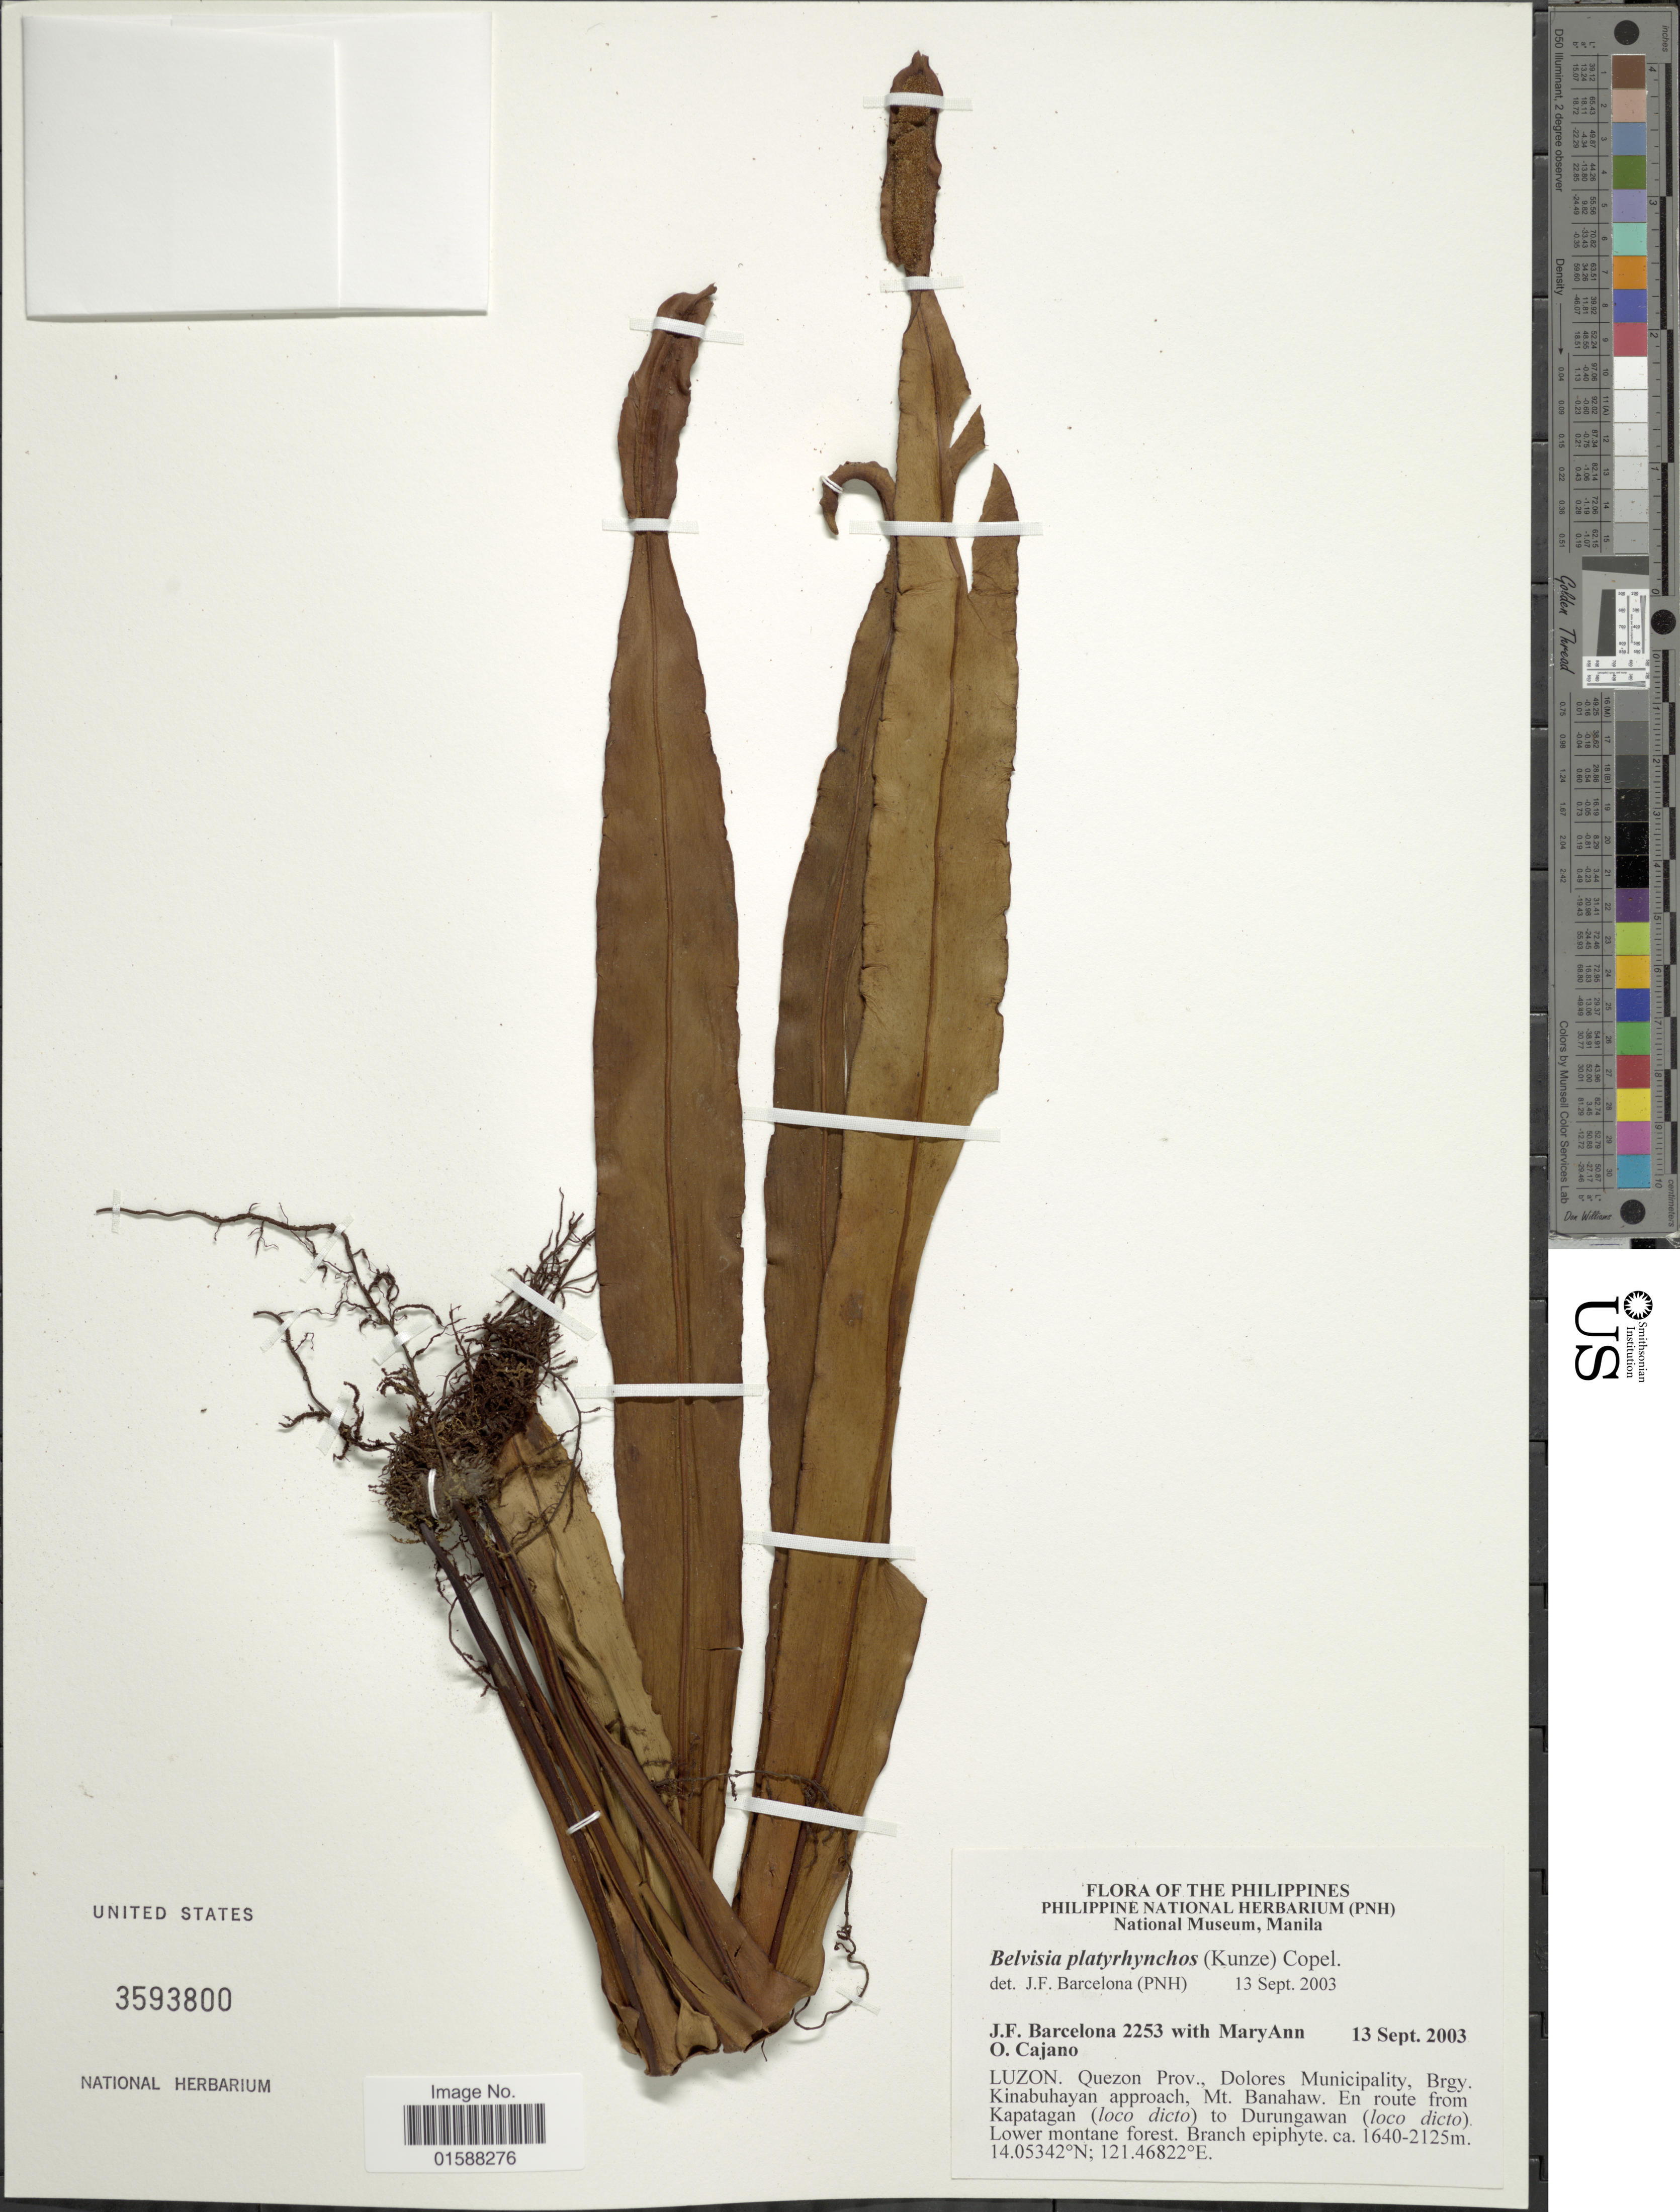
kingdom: Plantae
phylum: Tracheophyta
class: Polypodiopsida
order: Polypodiales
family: Polypodiaceae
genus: Lepisorus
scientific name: Lepisorus platyrhynchos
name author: (J. Sm. ex Kunze) Li S. Wang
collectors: J. F. Barcelona & M. Cajano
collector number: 2253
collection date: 2003-09-13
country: Philippines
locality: Luzon. Quezon Prov., Dolores Municipality, Brgy. Kinabuhayan approach, Mt. Banahaw. En route from Kapatagan (loco dicto) to Durungawan (loco dicto)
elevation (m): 1640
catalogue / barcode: US 3593800